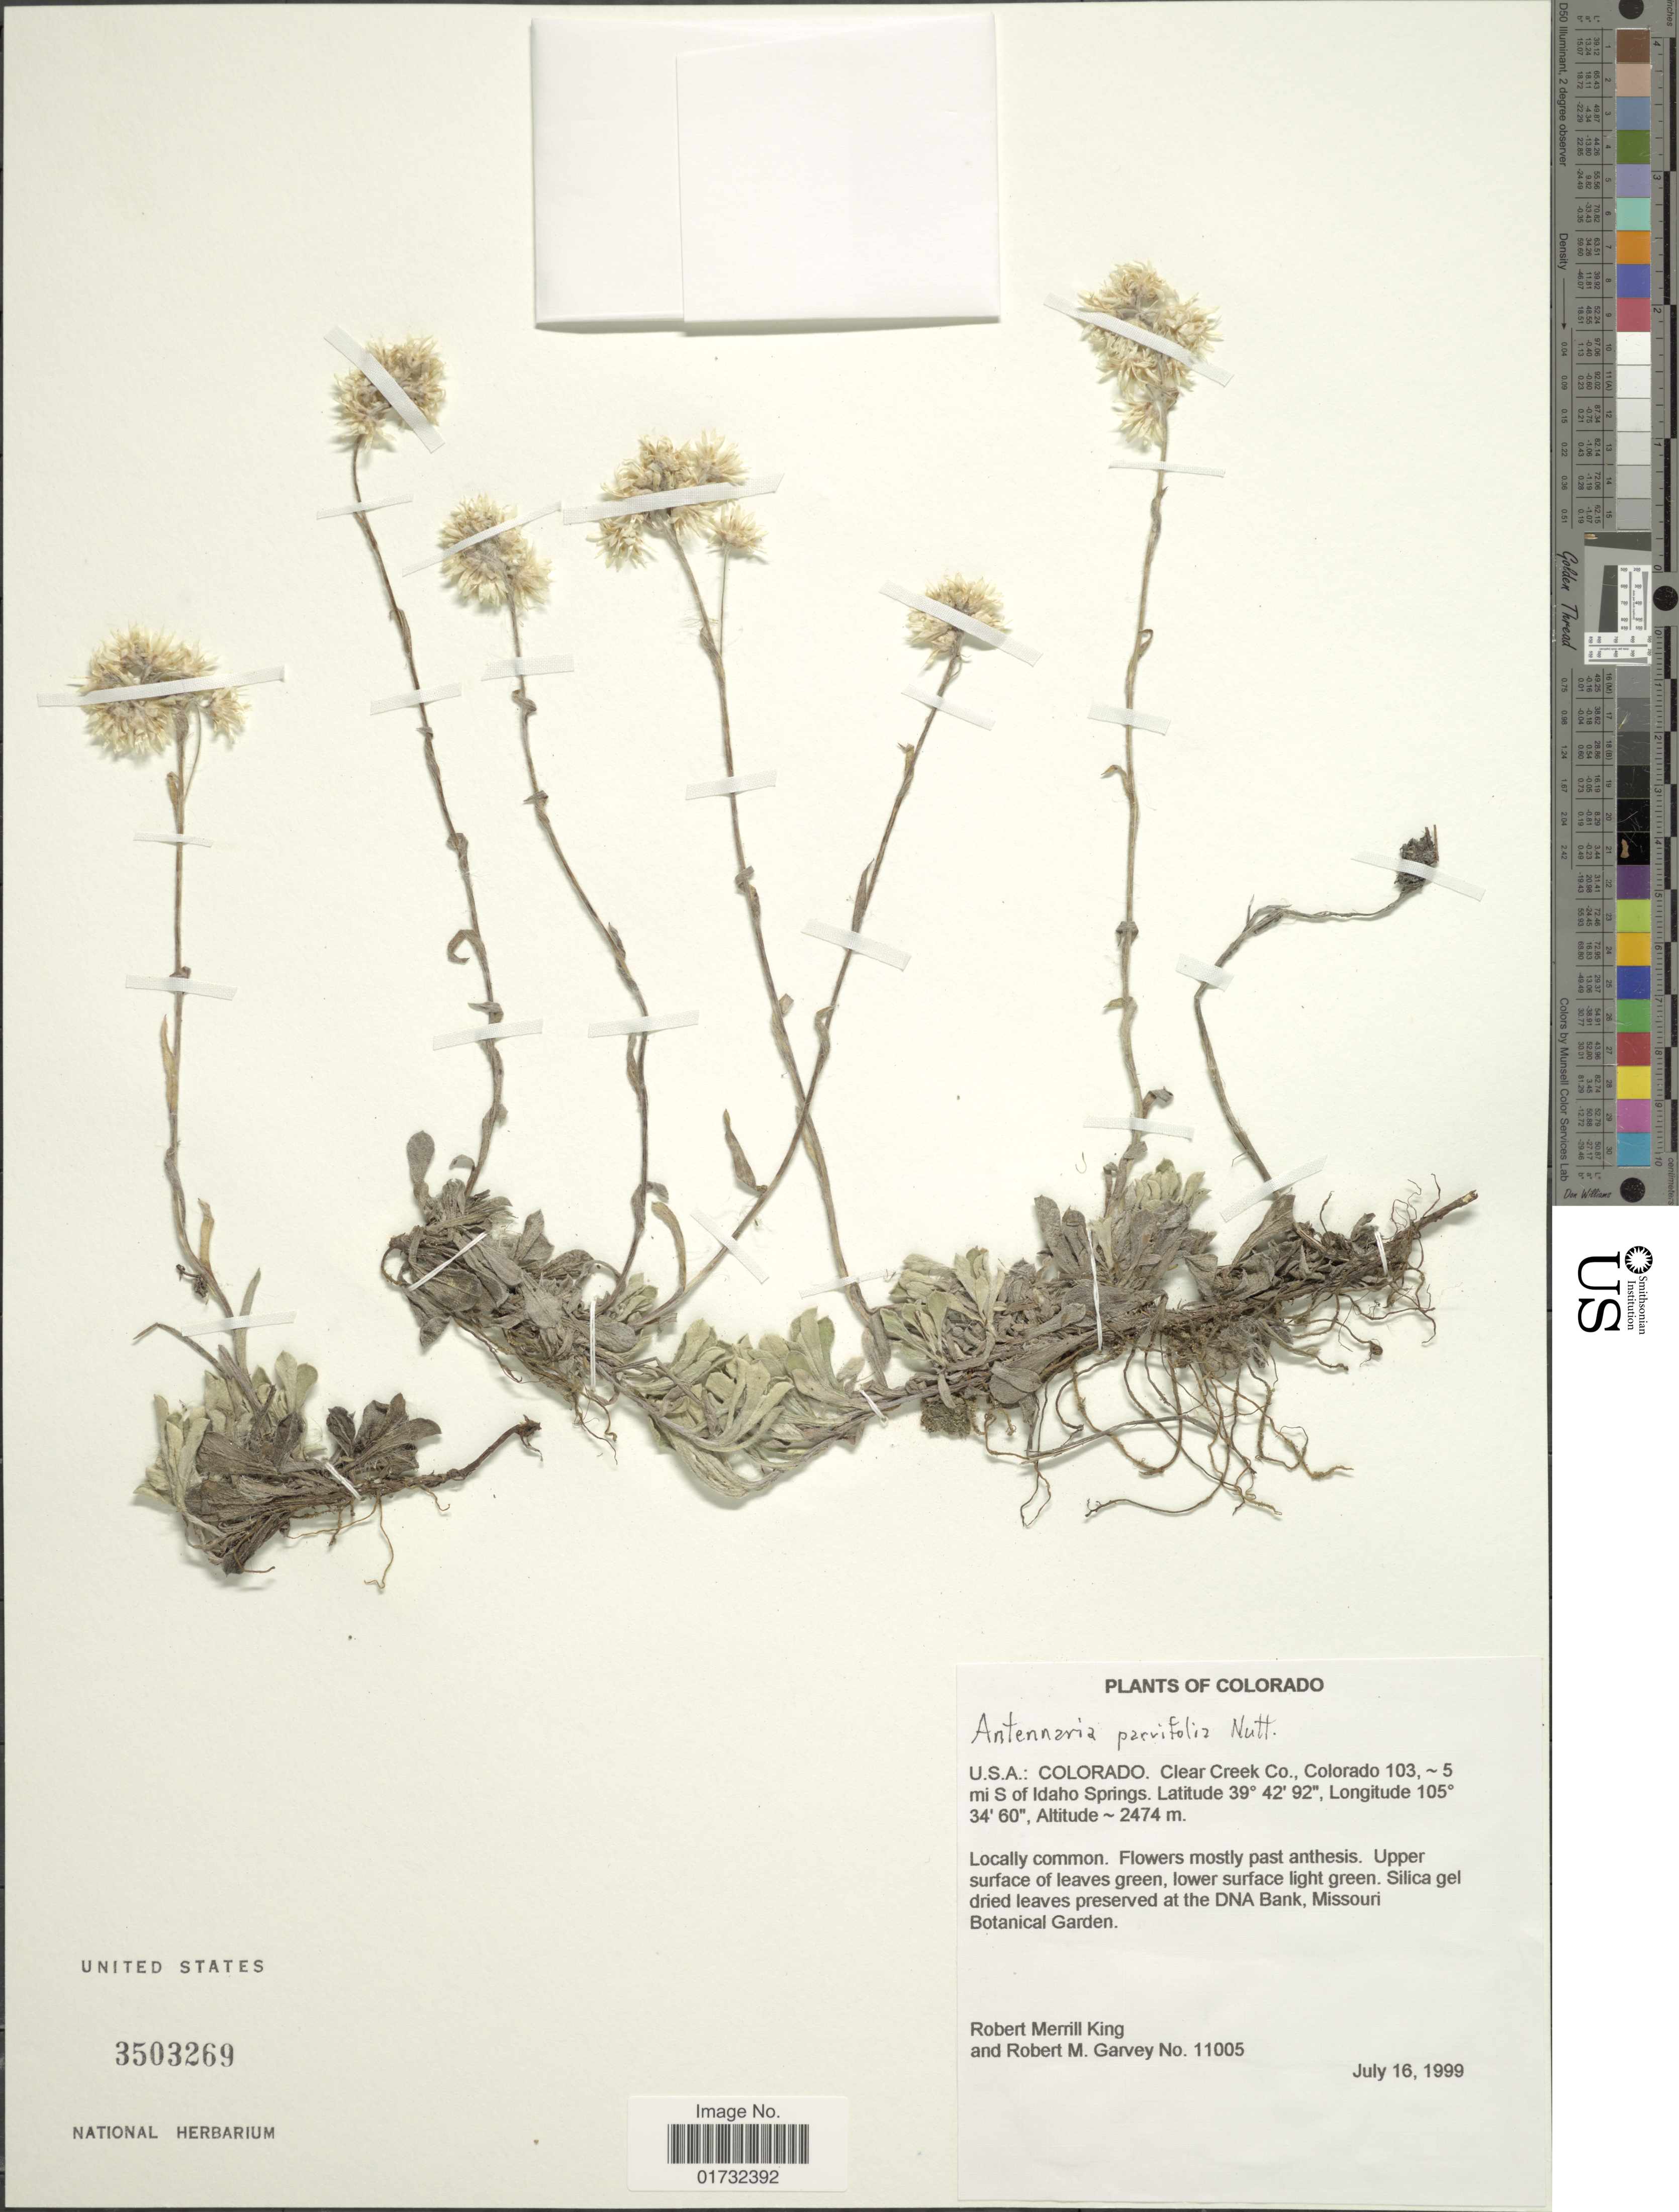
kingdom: Plantae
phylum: Tracheophyta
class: Magnoliopsida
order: Asterales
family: Asteraceae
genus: Antennaria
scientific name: Antennaria parvifolia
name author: Nutt.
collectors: R. M. King & R. Garvey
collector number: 11005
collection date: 1999-07-16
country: United States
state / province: Colorado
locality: Clear Creek Co., Colorado 103, 5 mi S of Idaho Springs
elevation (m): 2474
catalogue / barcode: US 3503269